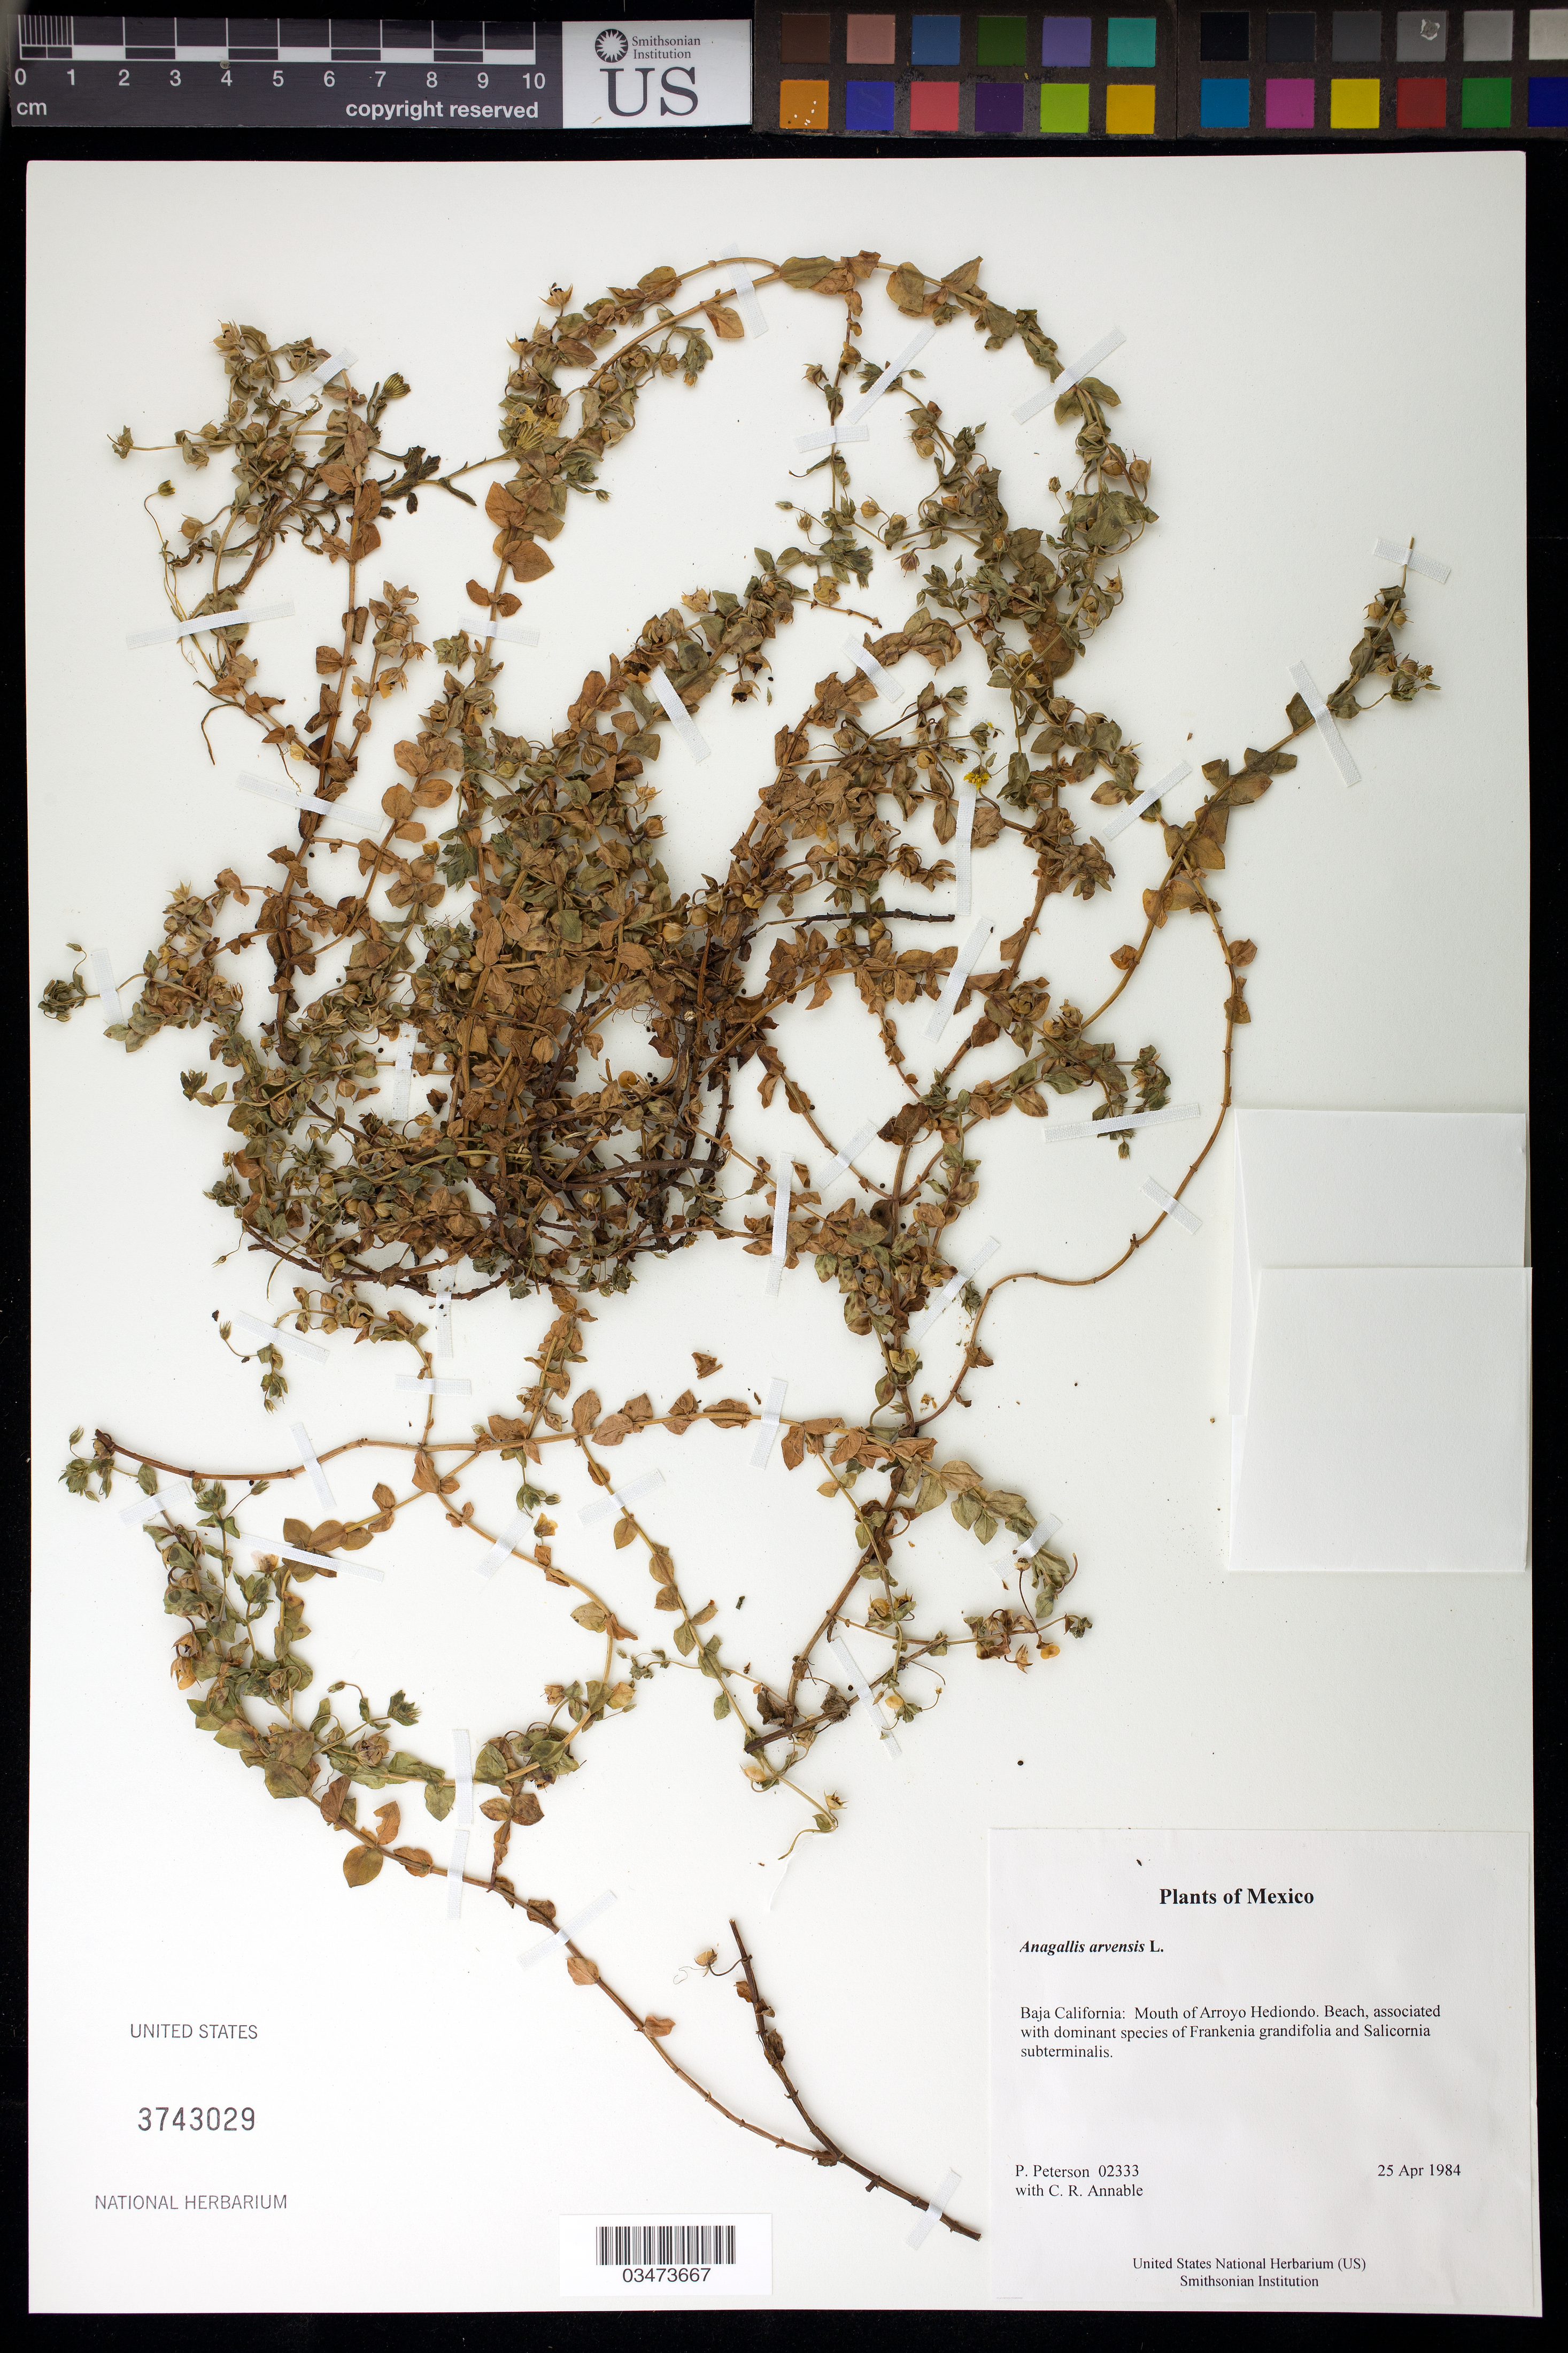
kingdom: Plantae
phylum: Tracheophyta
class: Magnoliopsida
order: Ericales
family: Primulaceae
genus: Anagallis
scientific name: Anagallis arvensis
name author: L.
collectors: P. M. Peterson & C. R. Annable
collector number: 02333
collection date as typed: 25 Apr 1984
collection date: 1984-04-25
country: Mexico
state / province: Baja California Norte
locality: Mouth of Arroyo Hediondo.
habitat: Beach, associated with dominant species of Frankenia grandifolia and Salicornia subterminalis.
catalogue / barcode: US 3743029